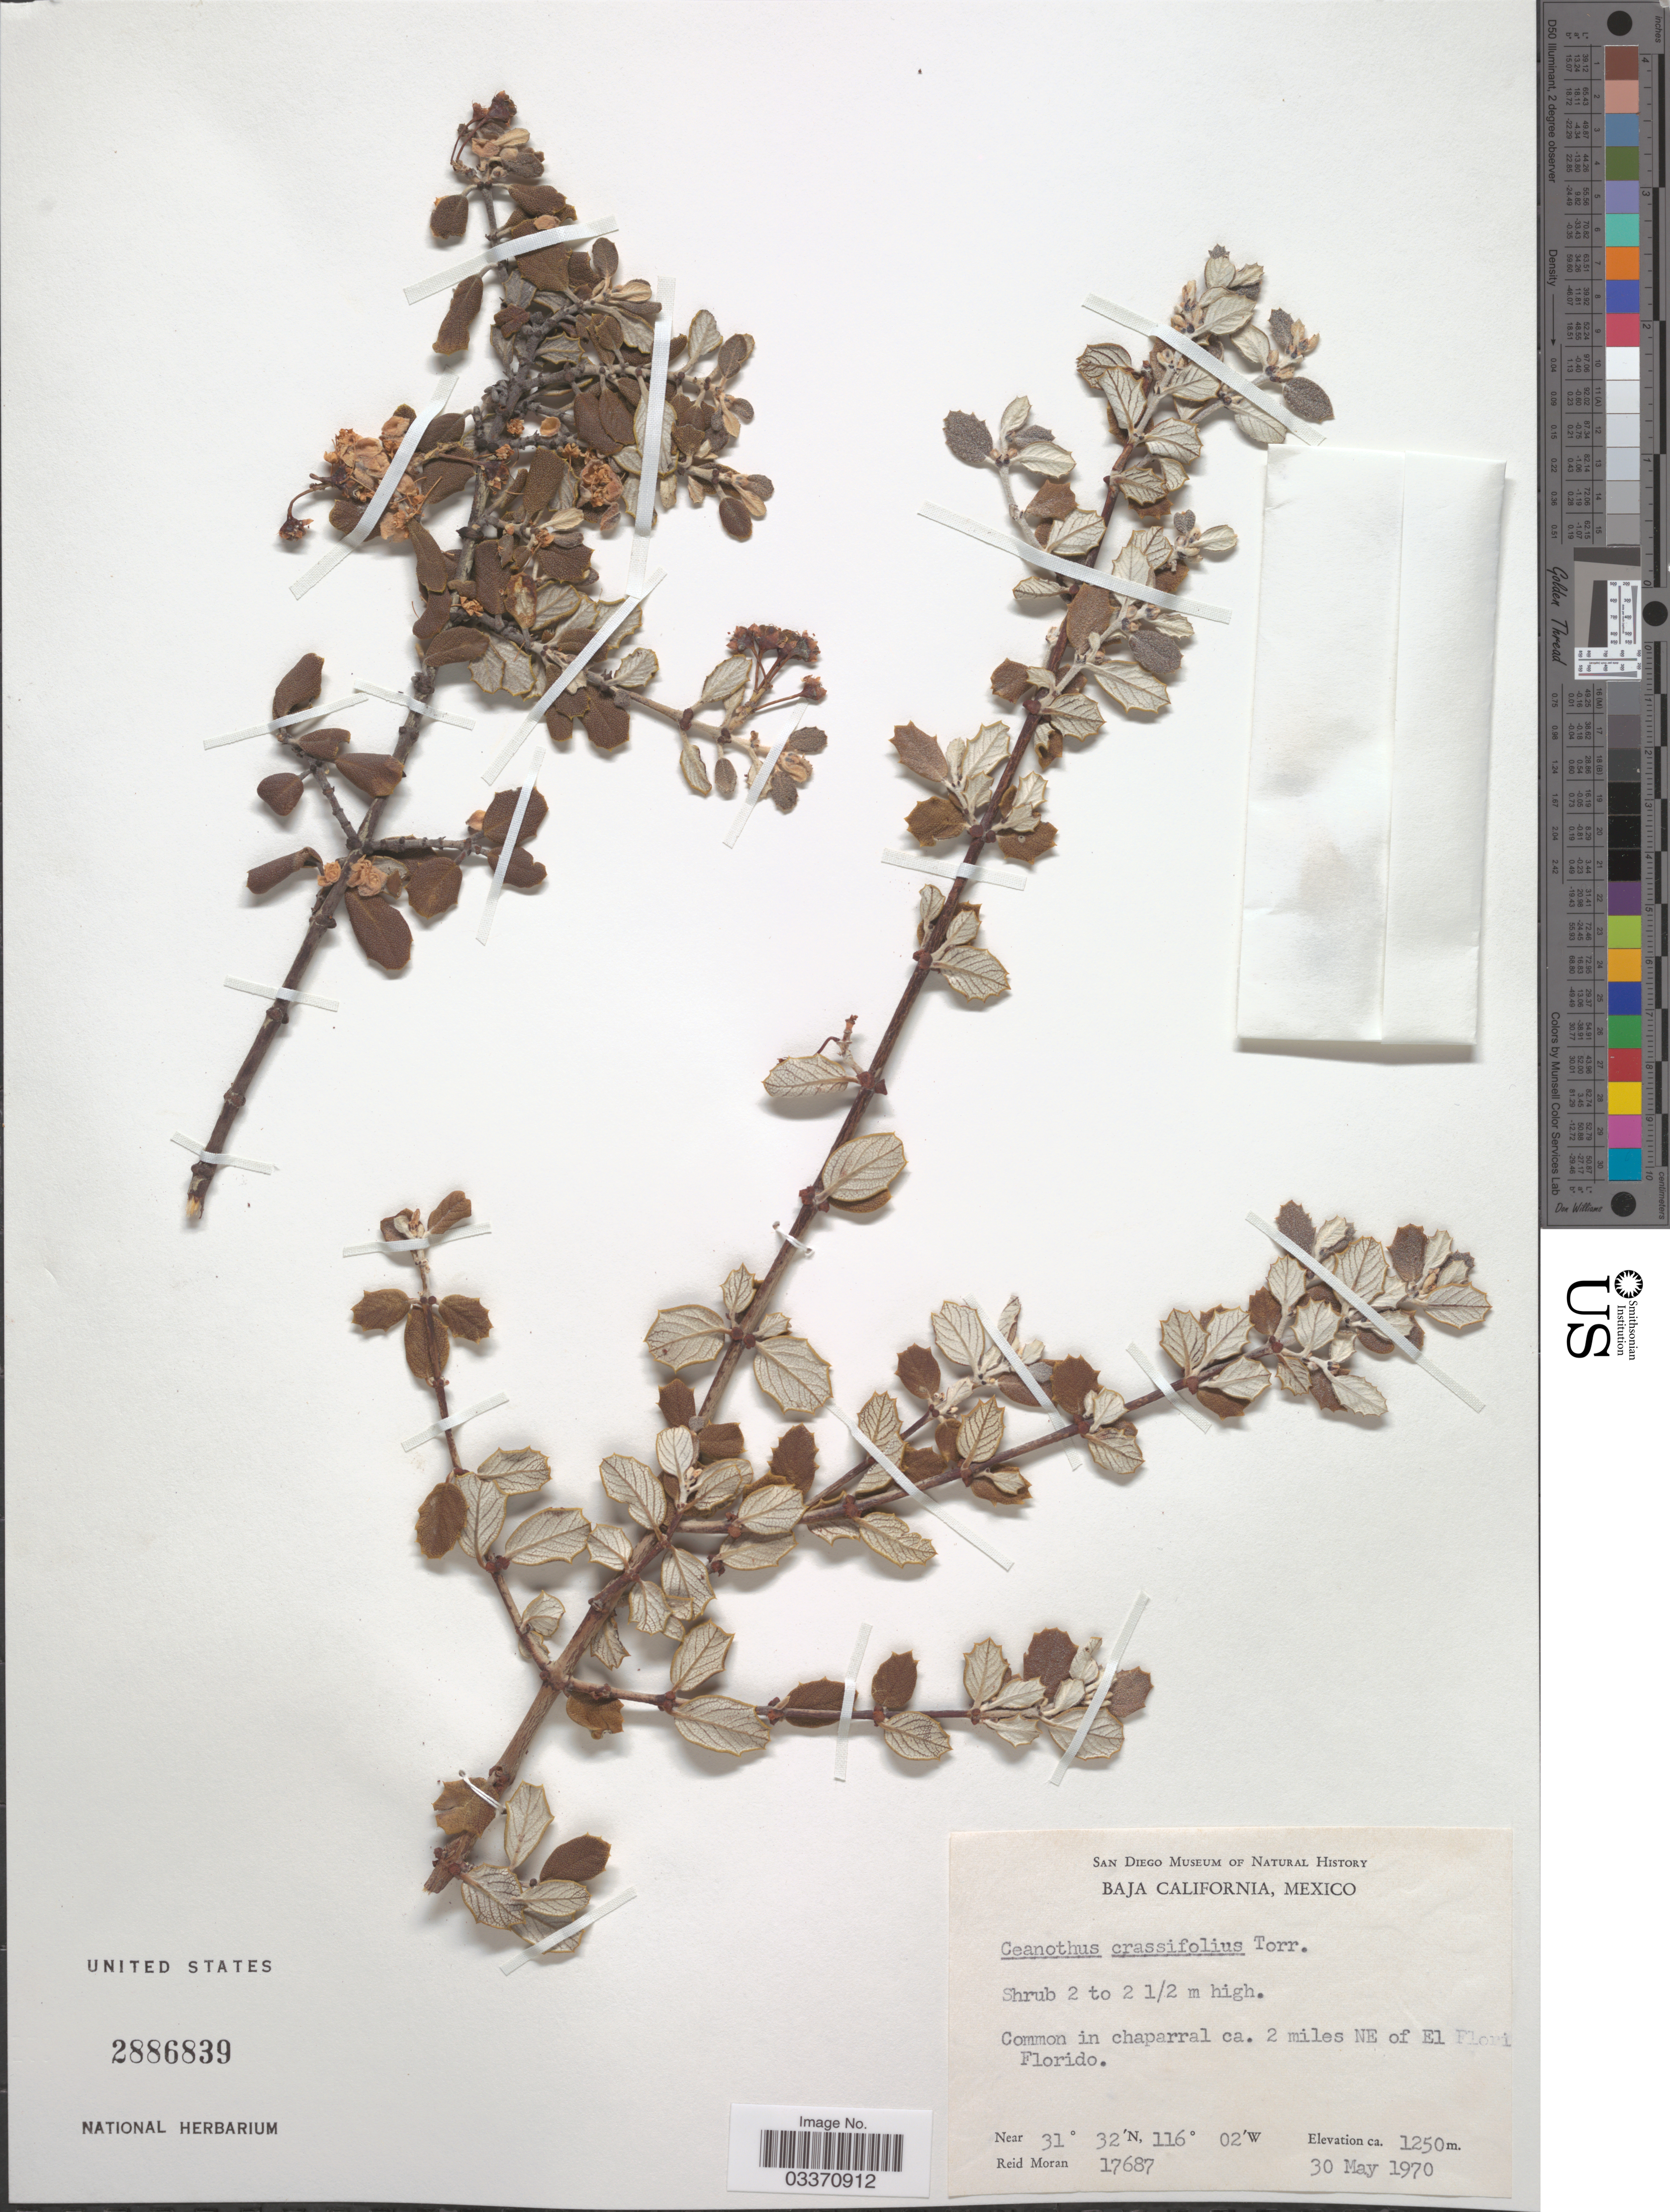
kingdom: Plantae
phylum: Tracheophyta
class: Magnoliopsida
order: Rosales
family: Rhamnaceae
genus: Ceanothus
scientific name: Ceanothus crassifolius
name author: Torr.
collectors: R. Moran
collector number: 17687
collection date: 1970-05-30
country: Mexico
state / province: Baja California Norte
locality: Common in chaparral ca. 2 miles NE of El Florido.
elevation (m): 1250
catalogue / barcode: US 2886839